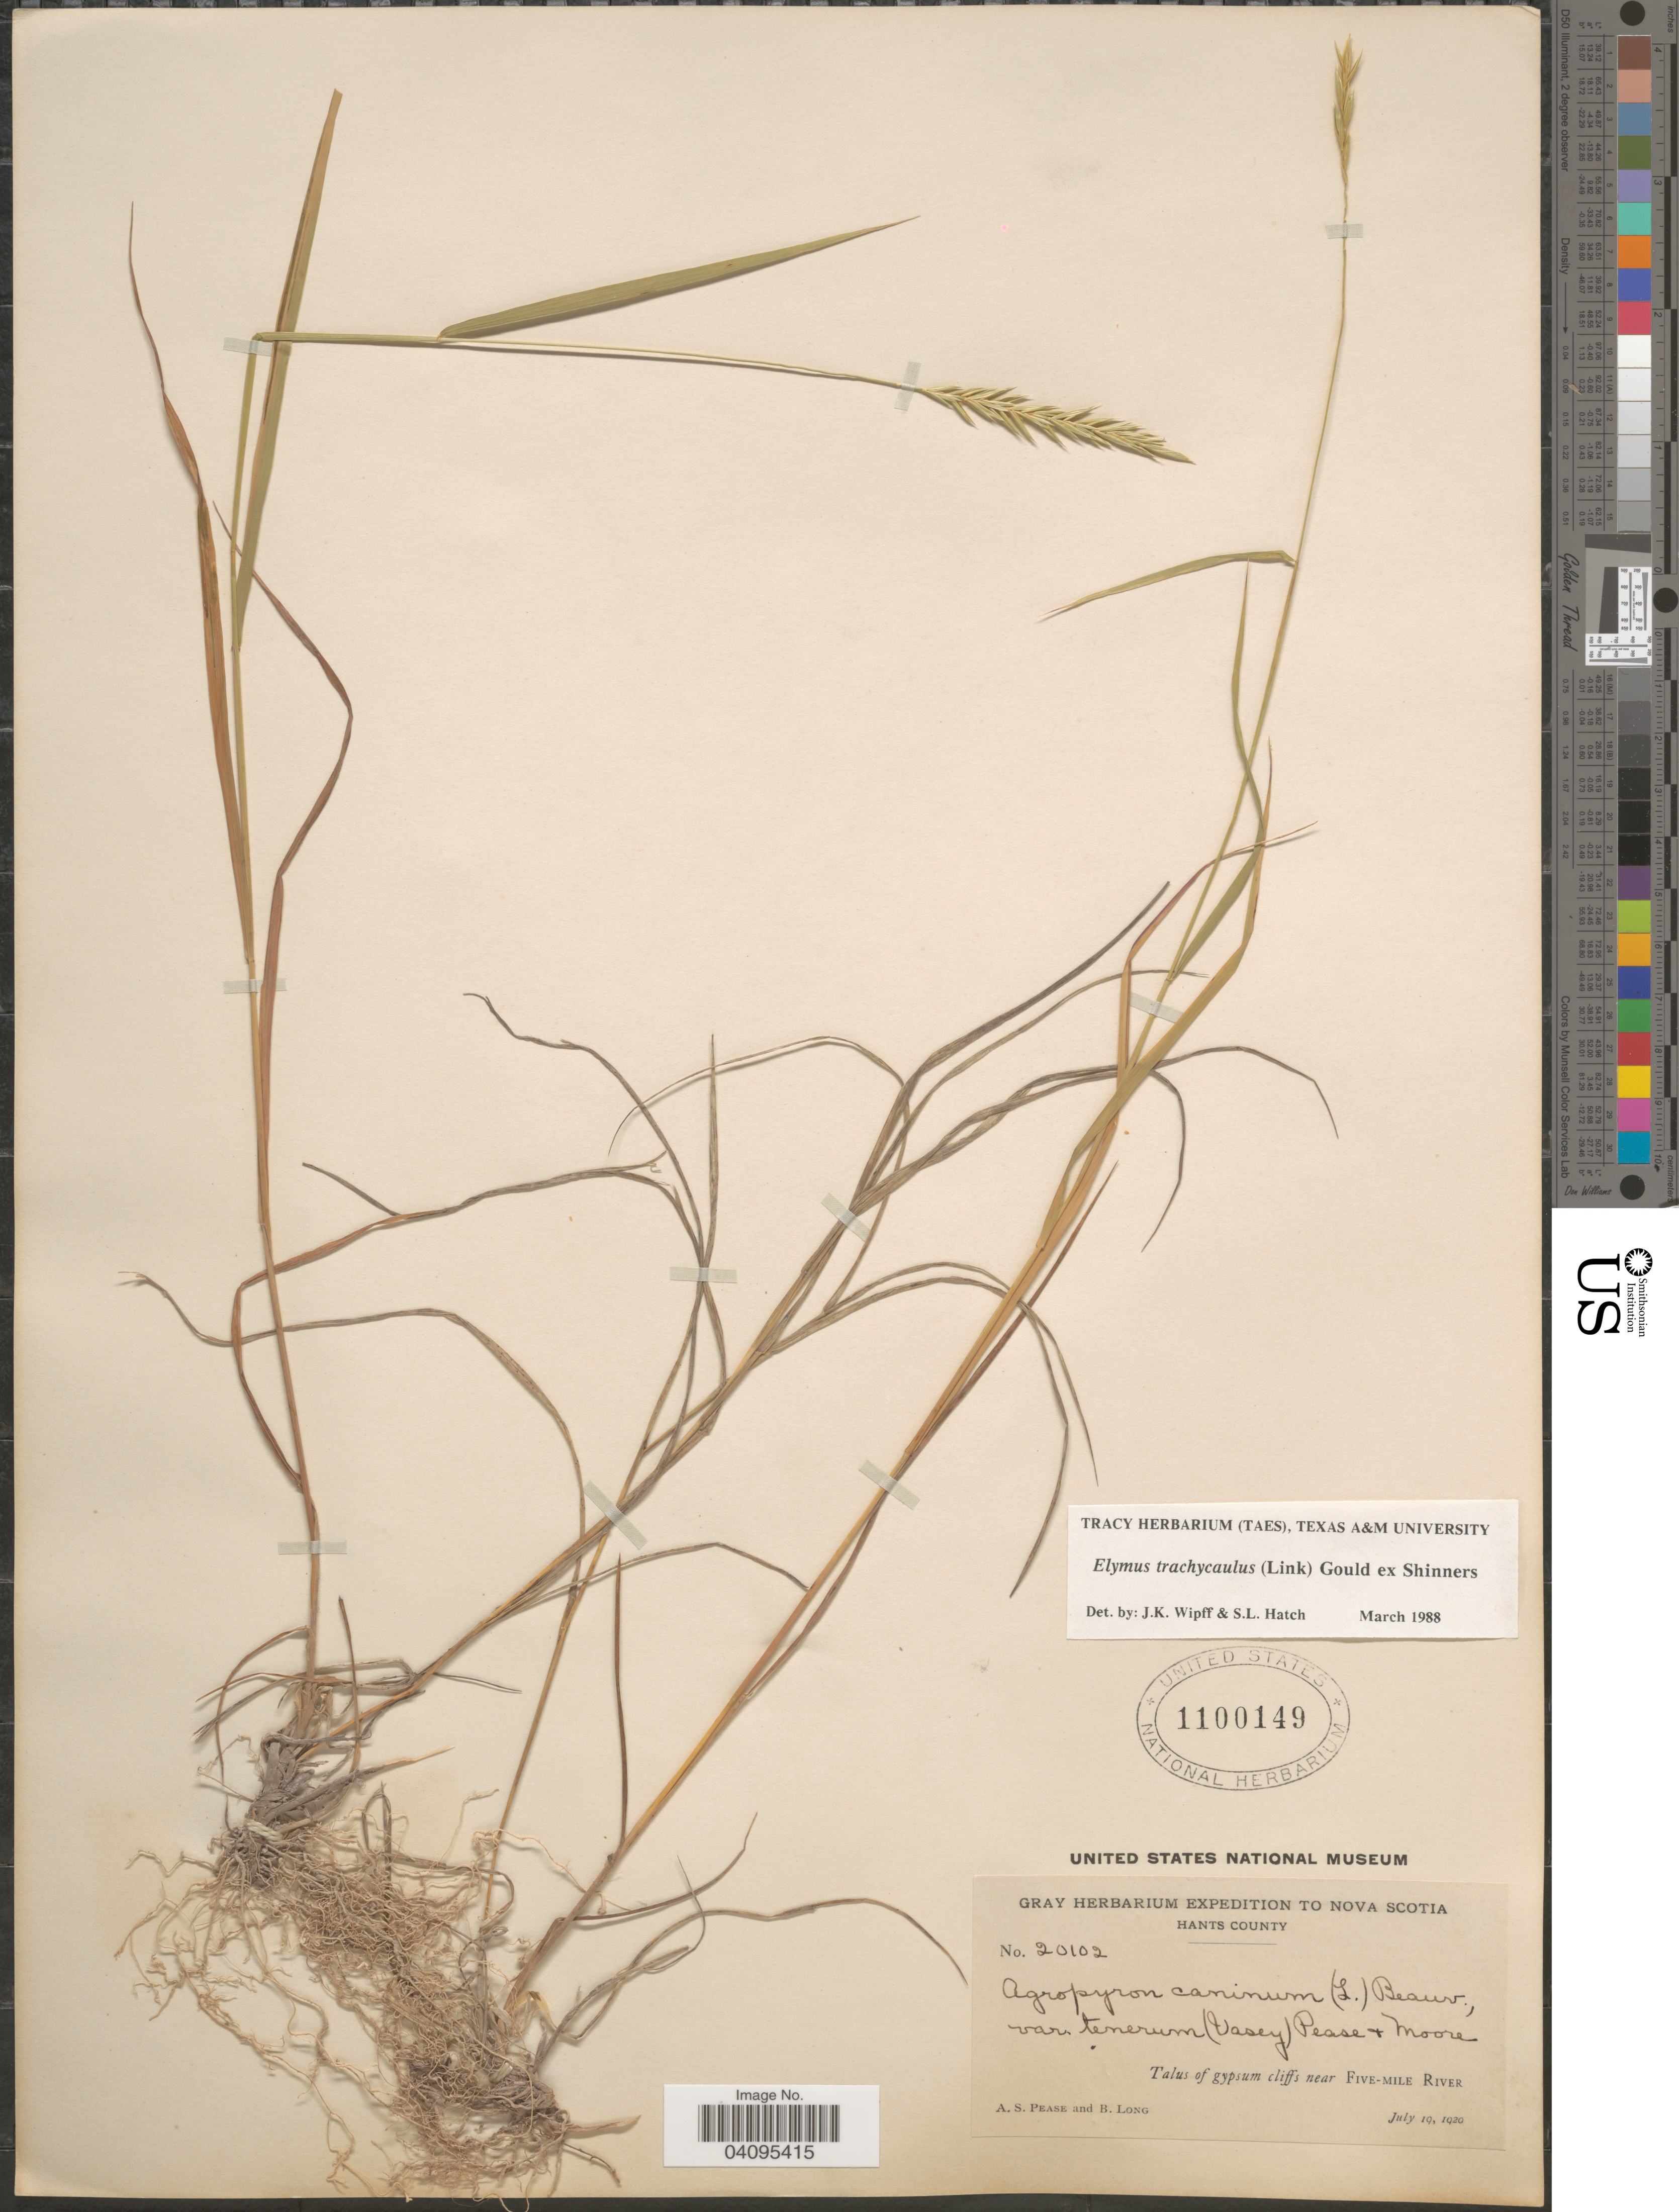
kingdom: Plantae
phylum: Tracheophyta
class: Liliopsida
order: Poales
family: Poaceae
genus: Elymus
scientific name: Elymus trachycaulus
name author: (Link) Gould ex Shinners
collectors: A. S. Pease & B. Long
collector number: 20102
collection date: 1920-07-19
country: Canada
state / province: Nova Scotia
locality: Gray Herbarium Expedition To Nova Scotia. Hants County. Talus of gypsum cliffs near Five-mile River.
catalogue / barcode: US 1100149